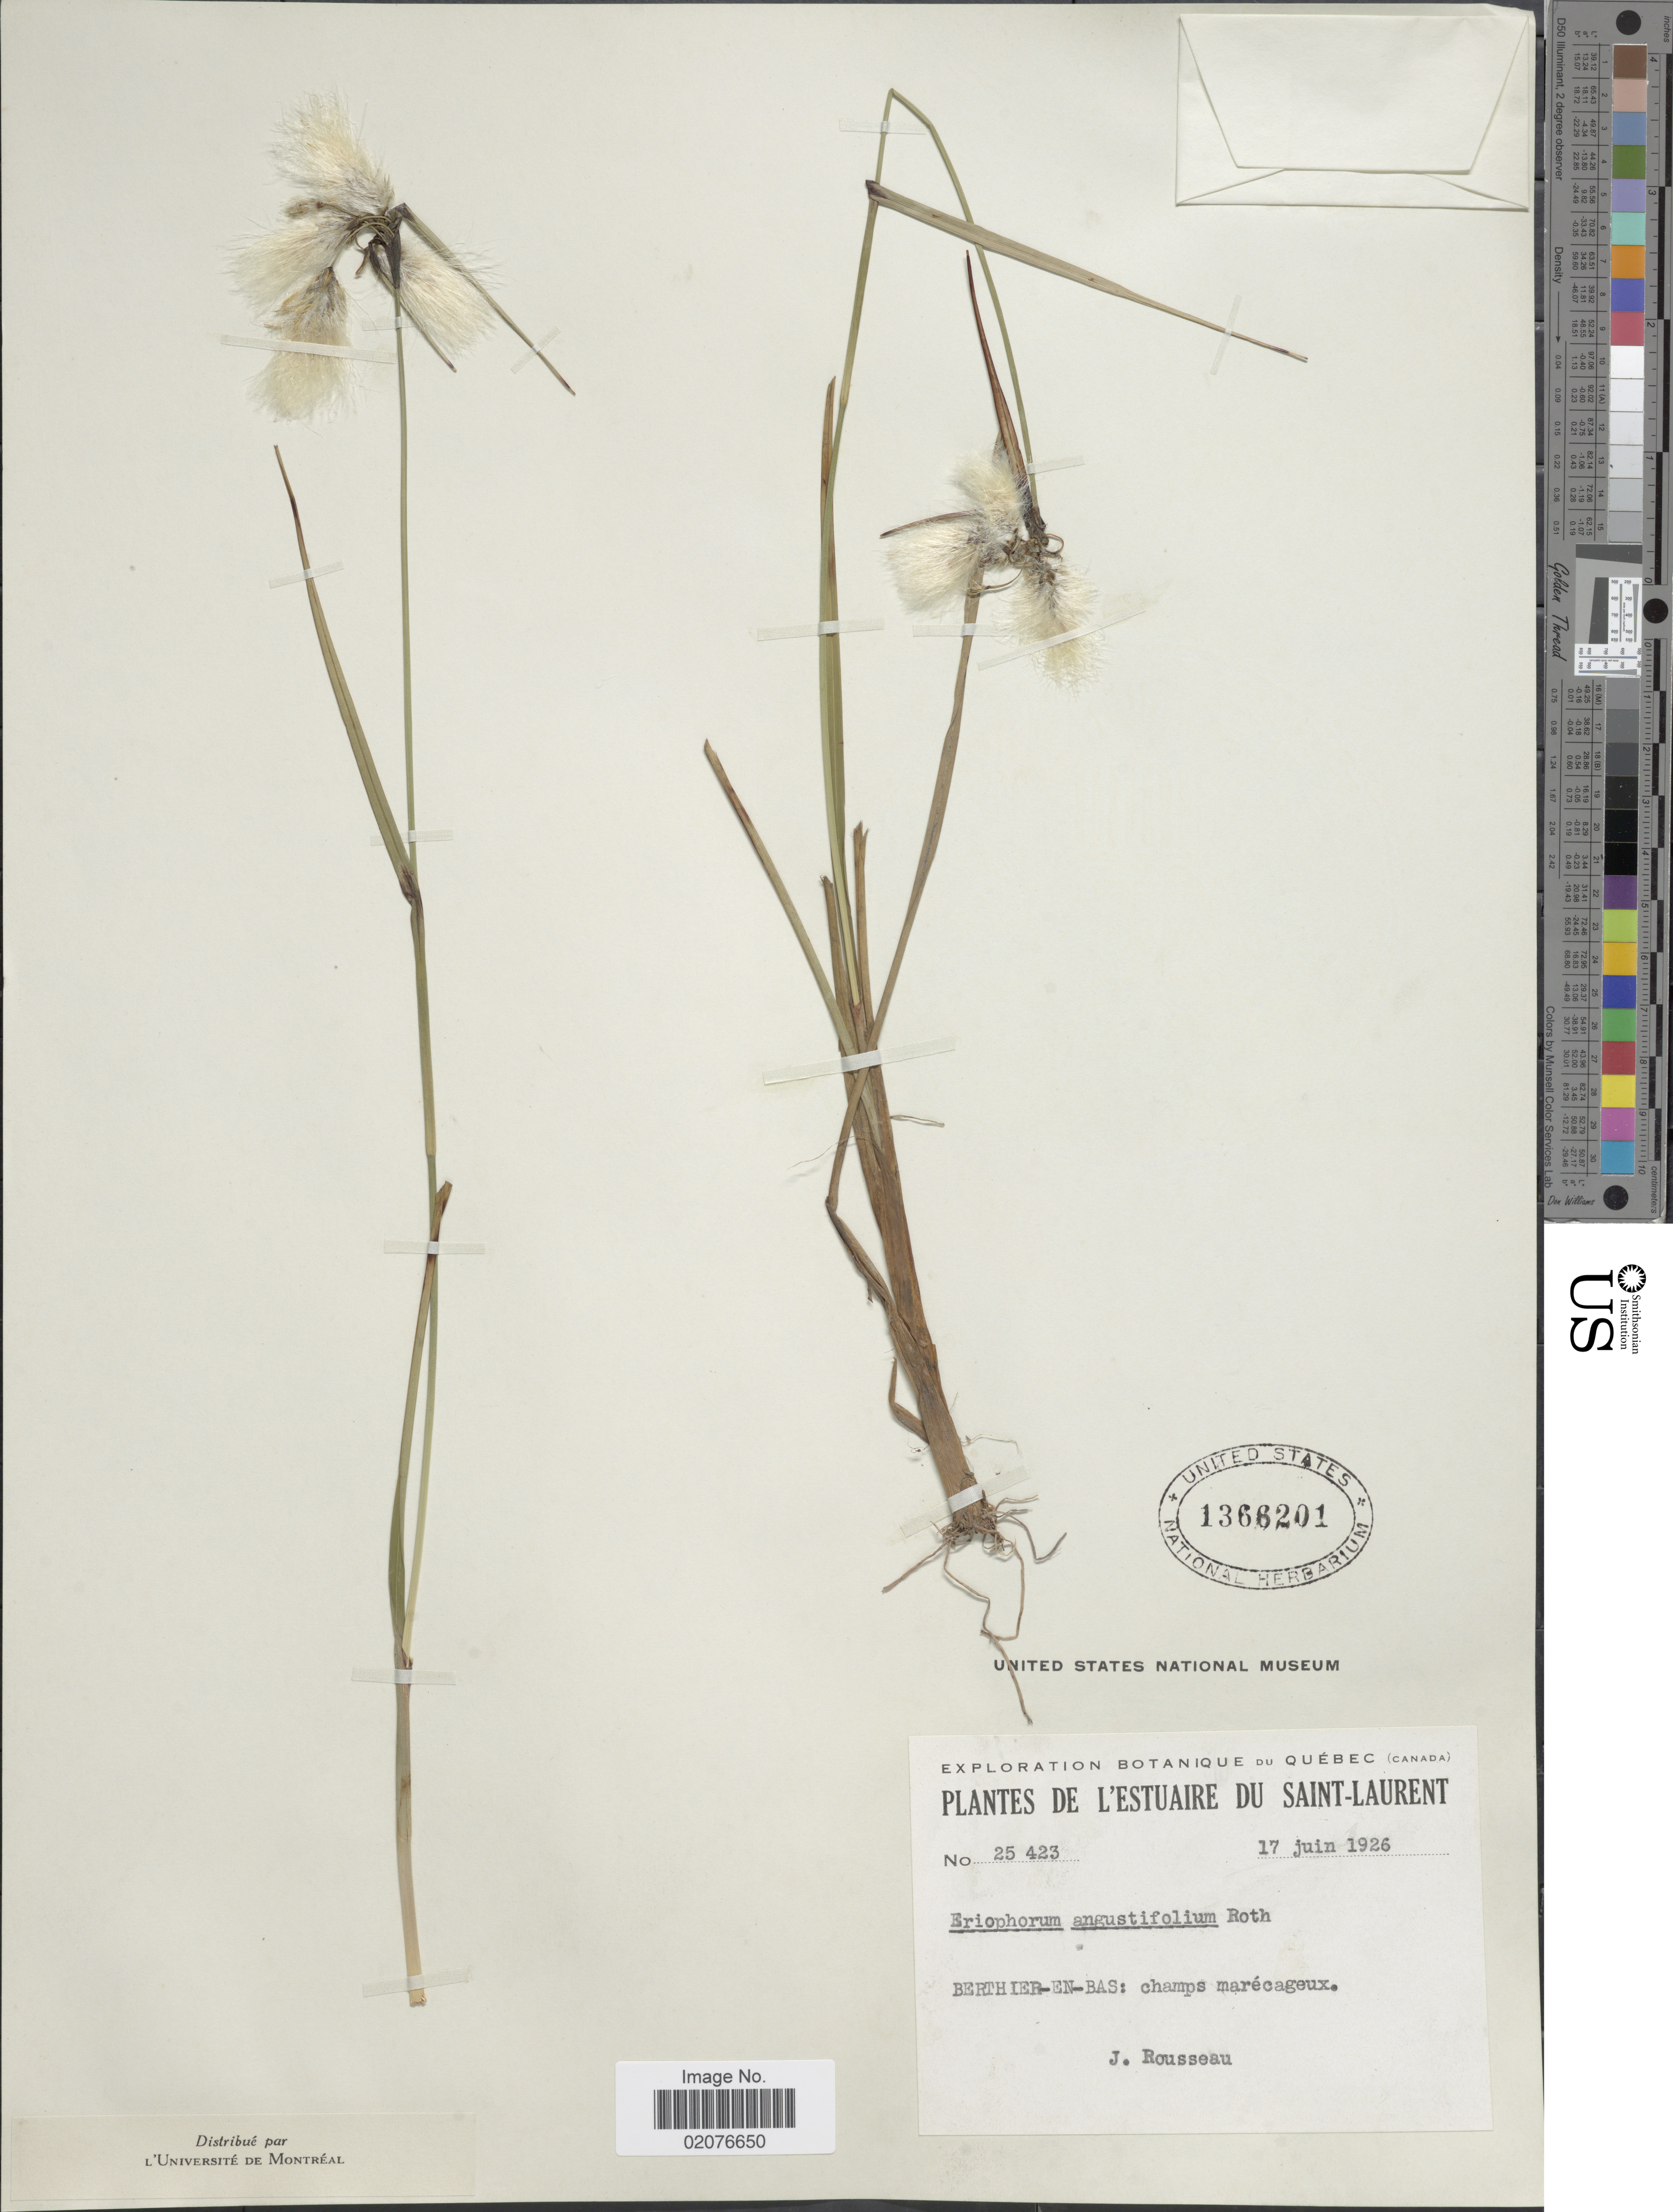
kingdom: Plantae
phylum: Tracheophyta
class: Liliopsida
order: Poales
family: Cyperaceae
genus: Eriophorum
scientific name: Eriophorum angustifolium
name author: Honck.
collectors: J. Rousseau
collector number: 25423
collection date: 1926-06-17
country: Canada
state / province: Quebec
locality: L'Estuaire Du Saint-Laurent, Berthier-En-Bas: champs marécageux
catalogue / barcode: US 1366201